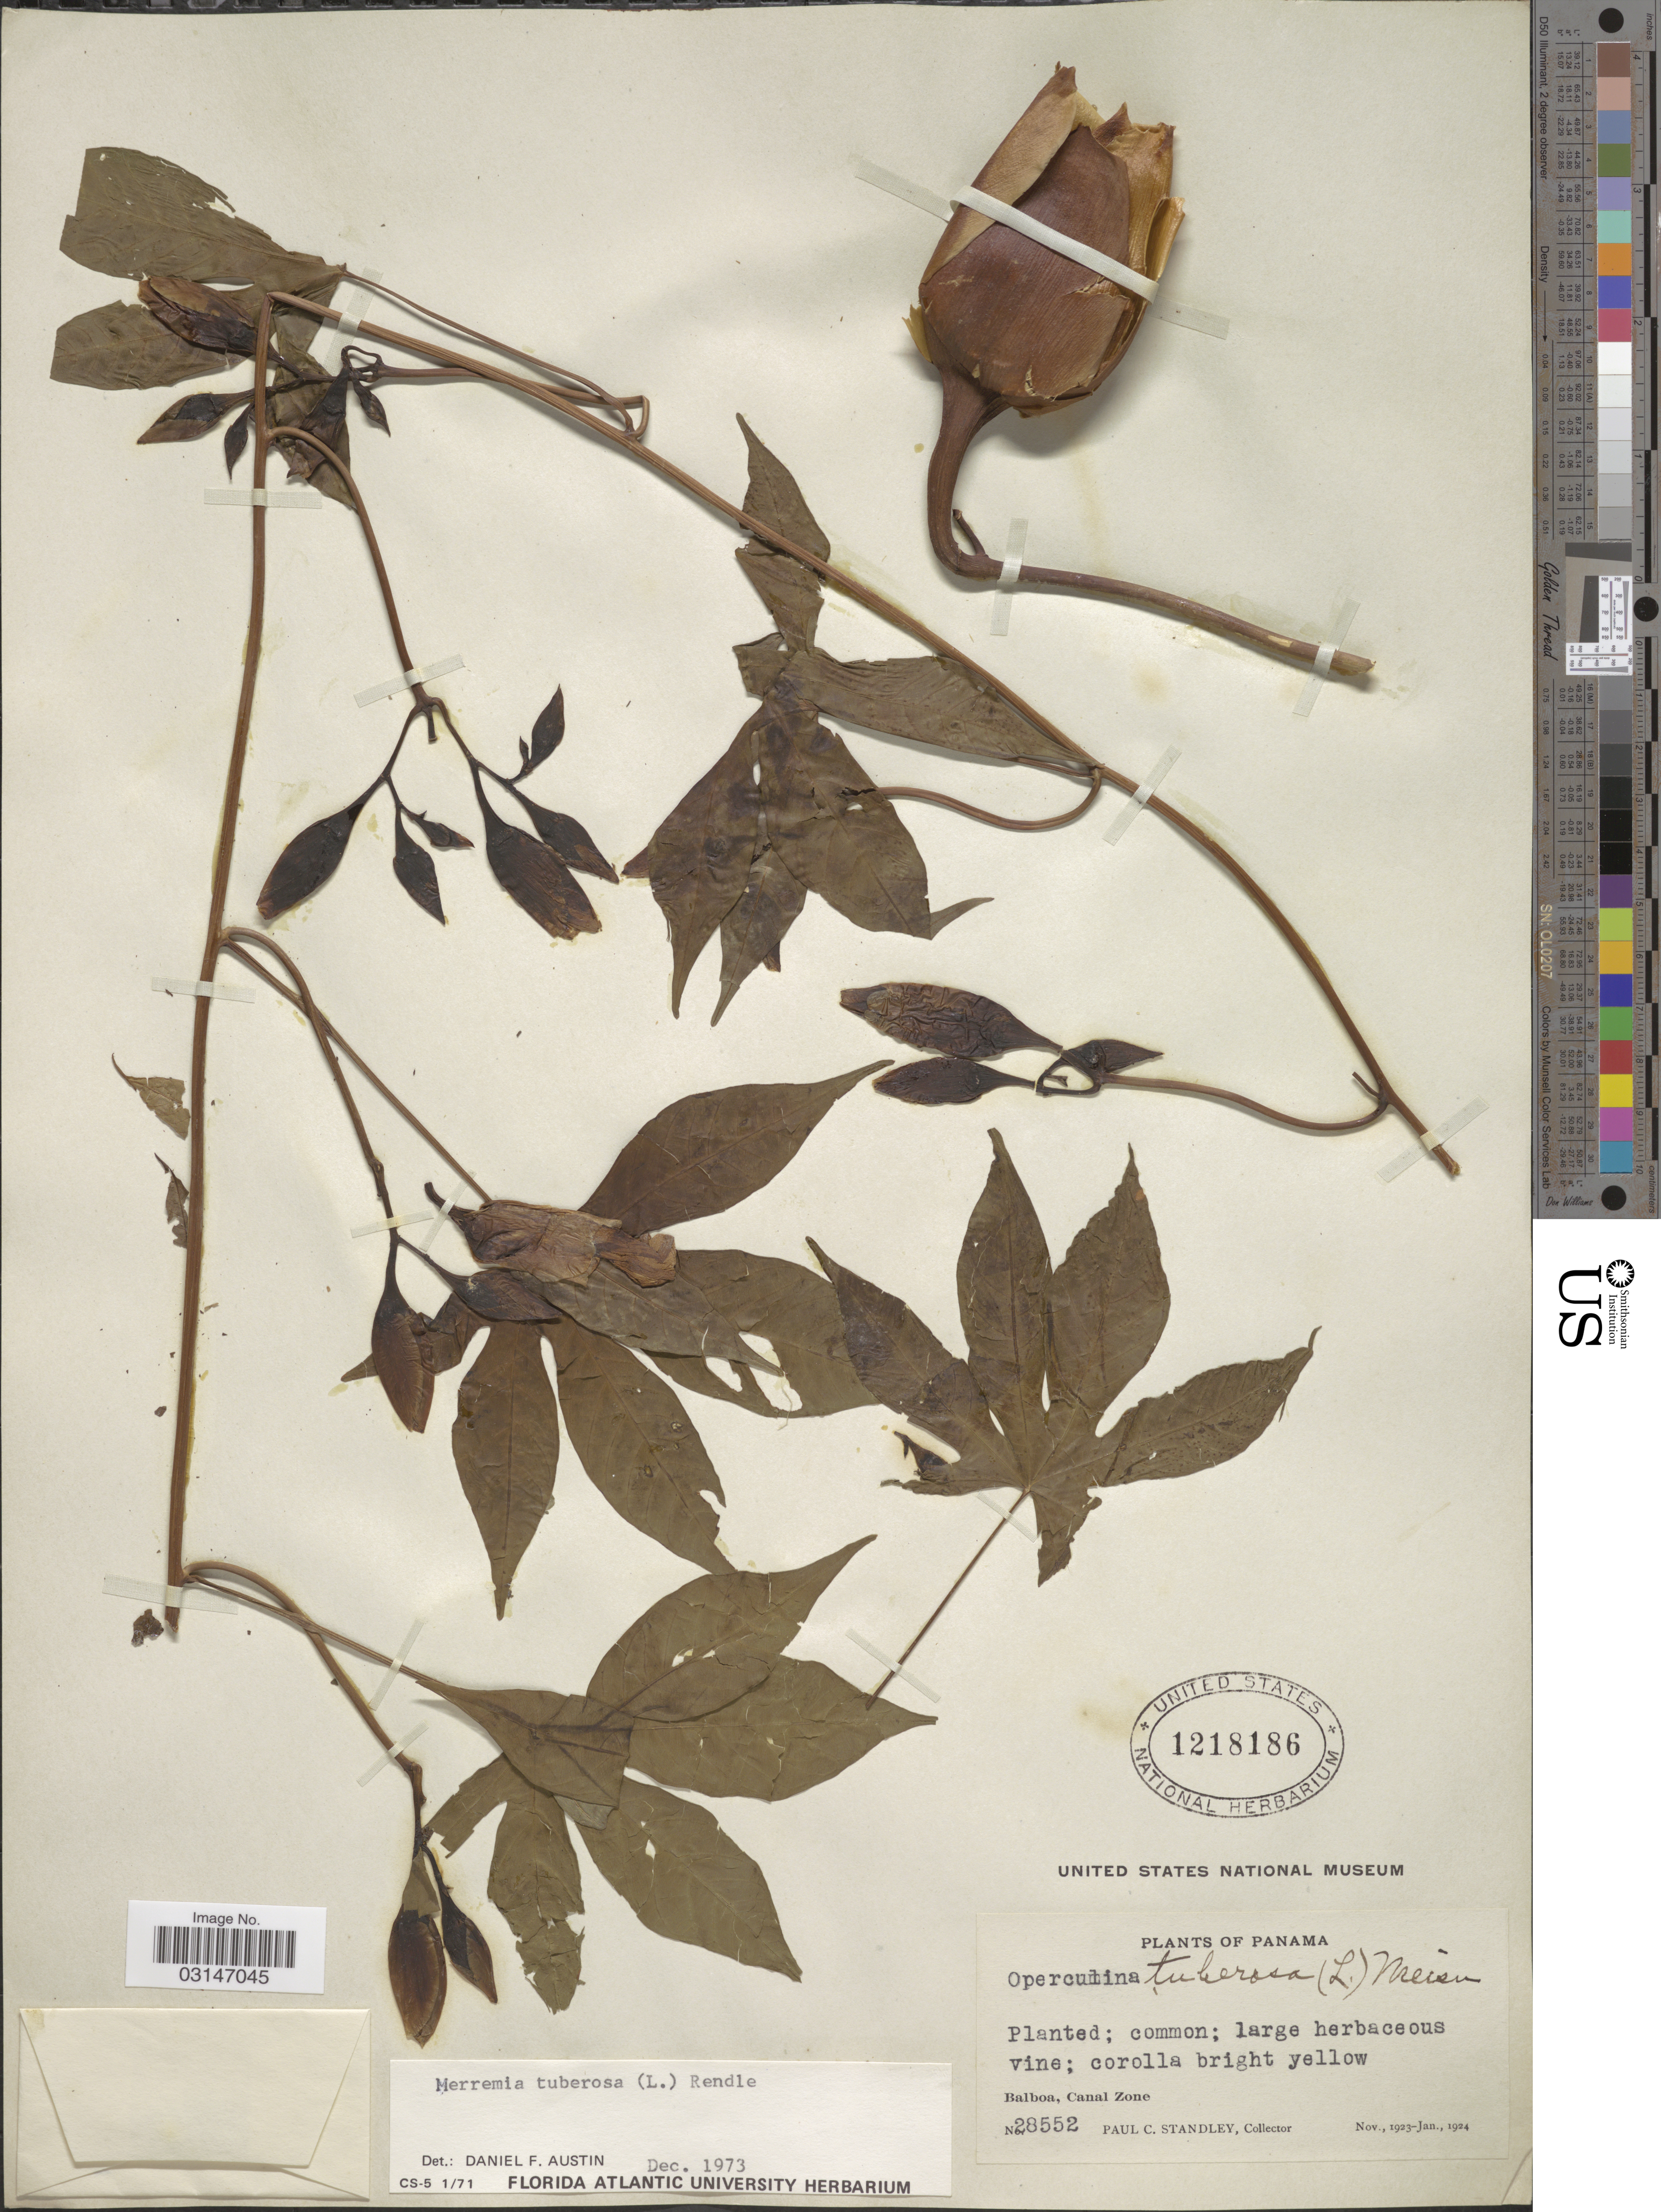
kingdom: Plantae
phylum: Tracheophyta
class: Magnoliopsida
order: Solanales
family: Convolvulaceae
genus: Distimake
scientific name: Distimake tuberosus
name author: (L.) A. R. Simões & Staples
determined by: Strong, Mark T., (BOT), Smithsonian Institution - National Museum of Natural History (UNITED STATES)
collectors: P. C. Standley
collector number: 28552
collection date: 1923-11/1924-01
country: Panama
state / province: Colón / Panamá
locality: Balboa, Canal Zone.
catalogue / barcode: US 1218186